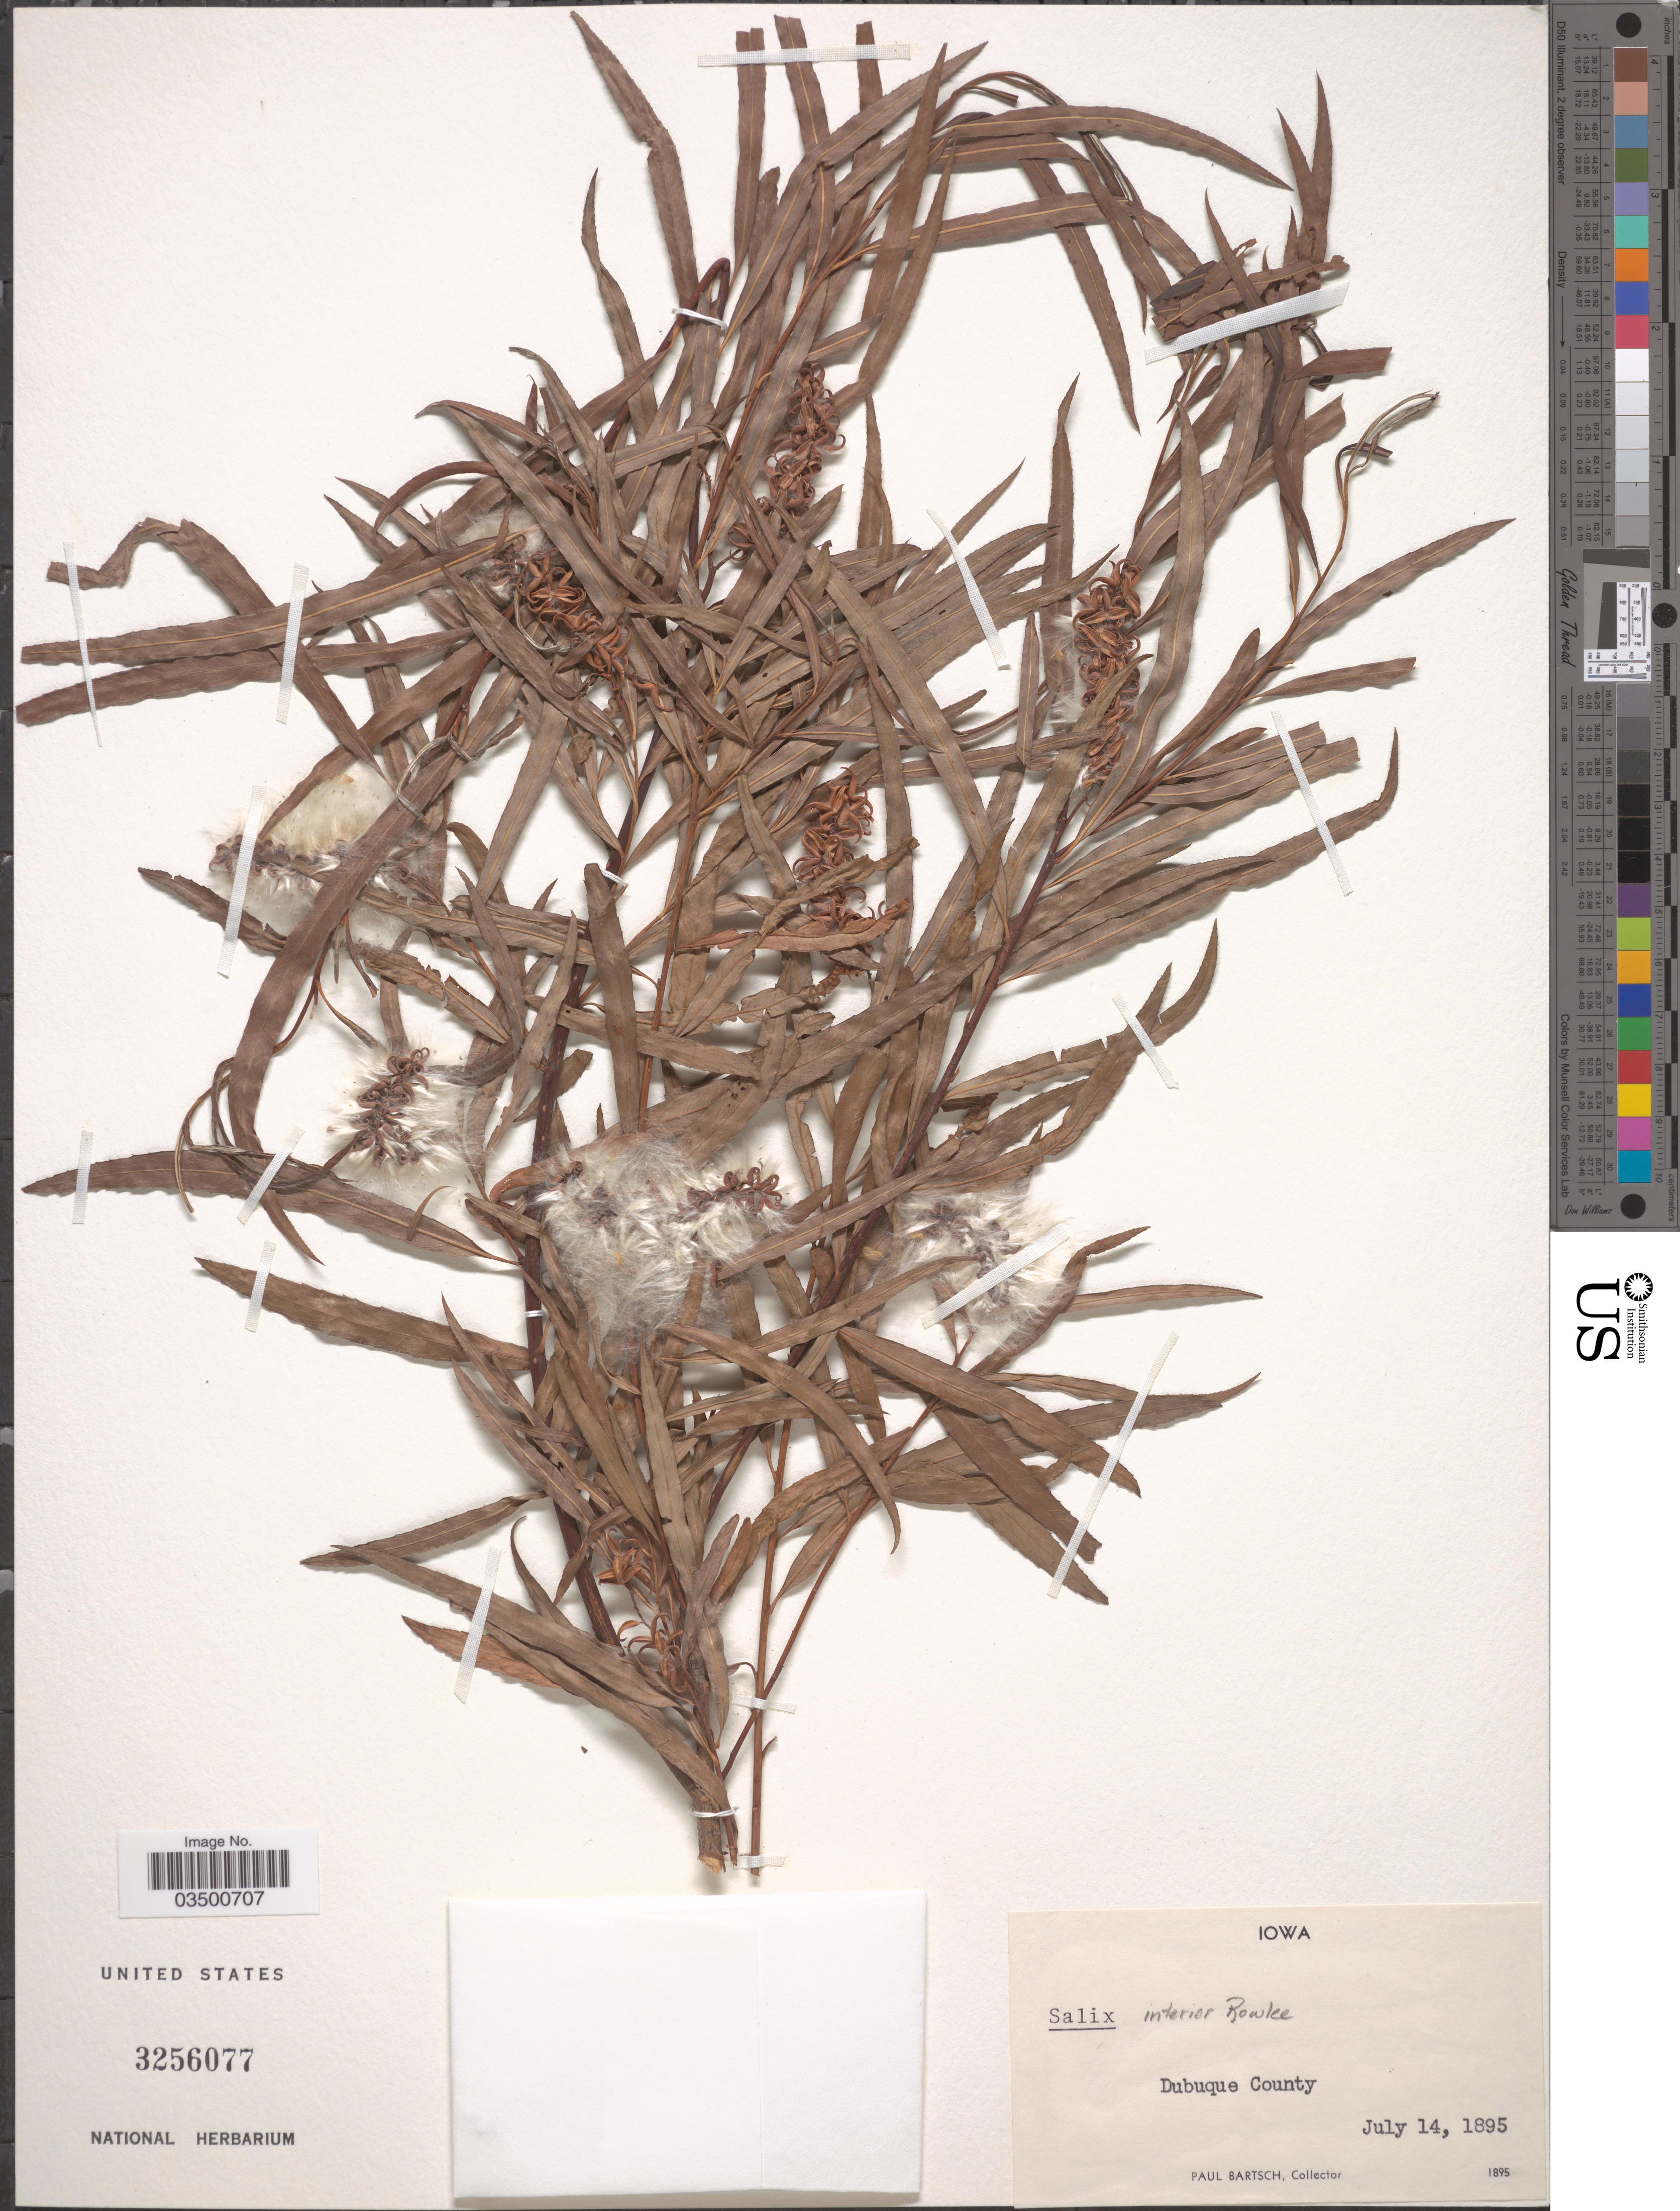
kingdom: Plantae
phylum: Tracheophyta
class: Magnoliopsida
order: Malpighiales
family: Salicaceae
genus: Salix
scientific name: Salix interior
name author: Rowlee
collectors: P. Bartsch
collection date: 1895-07-14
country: United States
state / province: Iowa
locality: Dubuque County.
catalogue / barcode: US 3256077